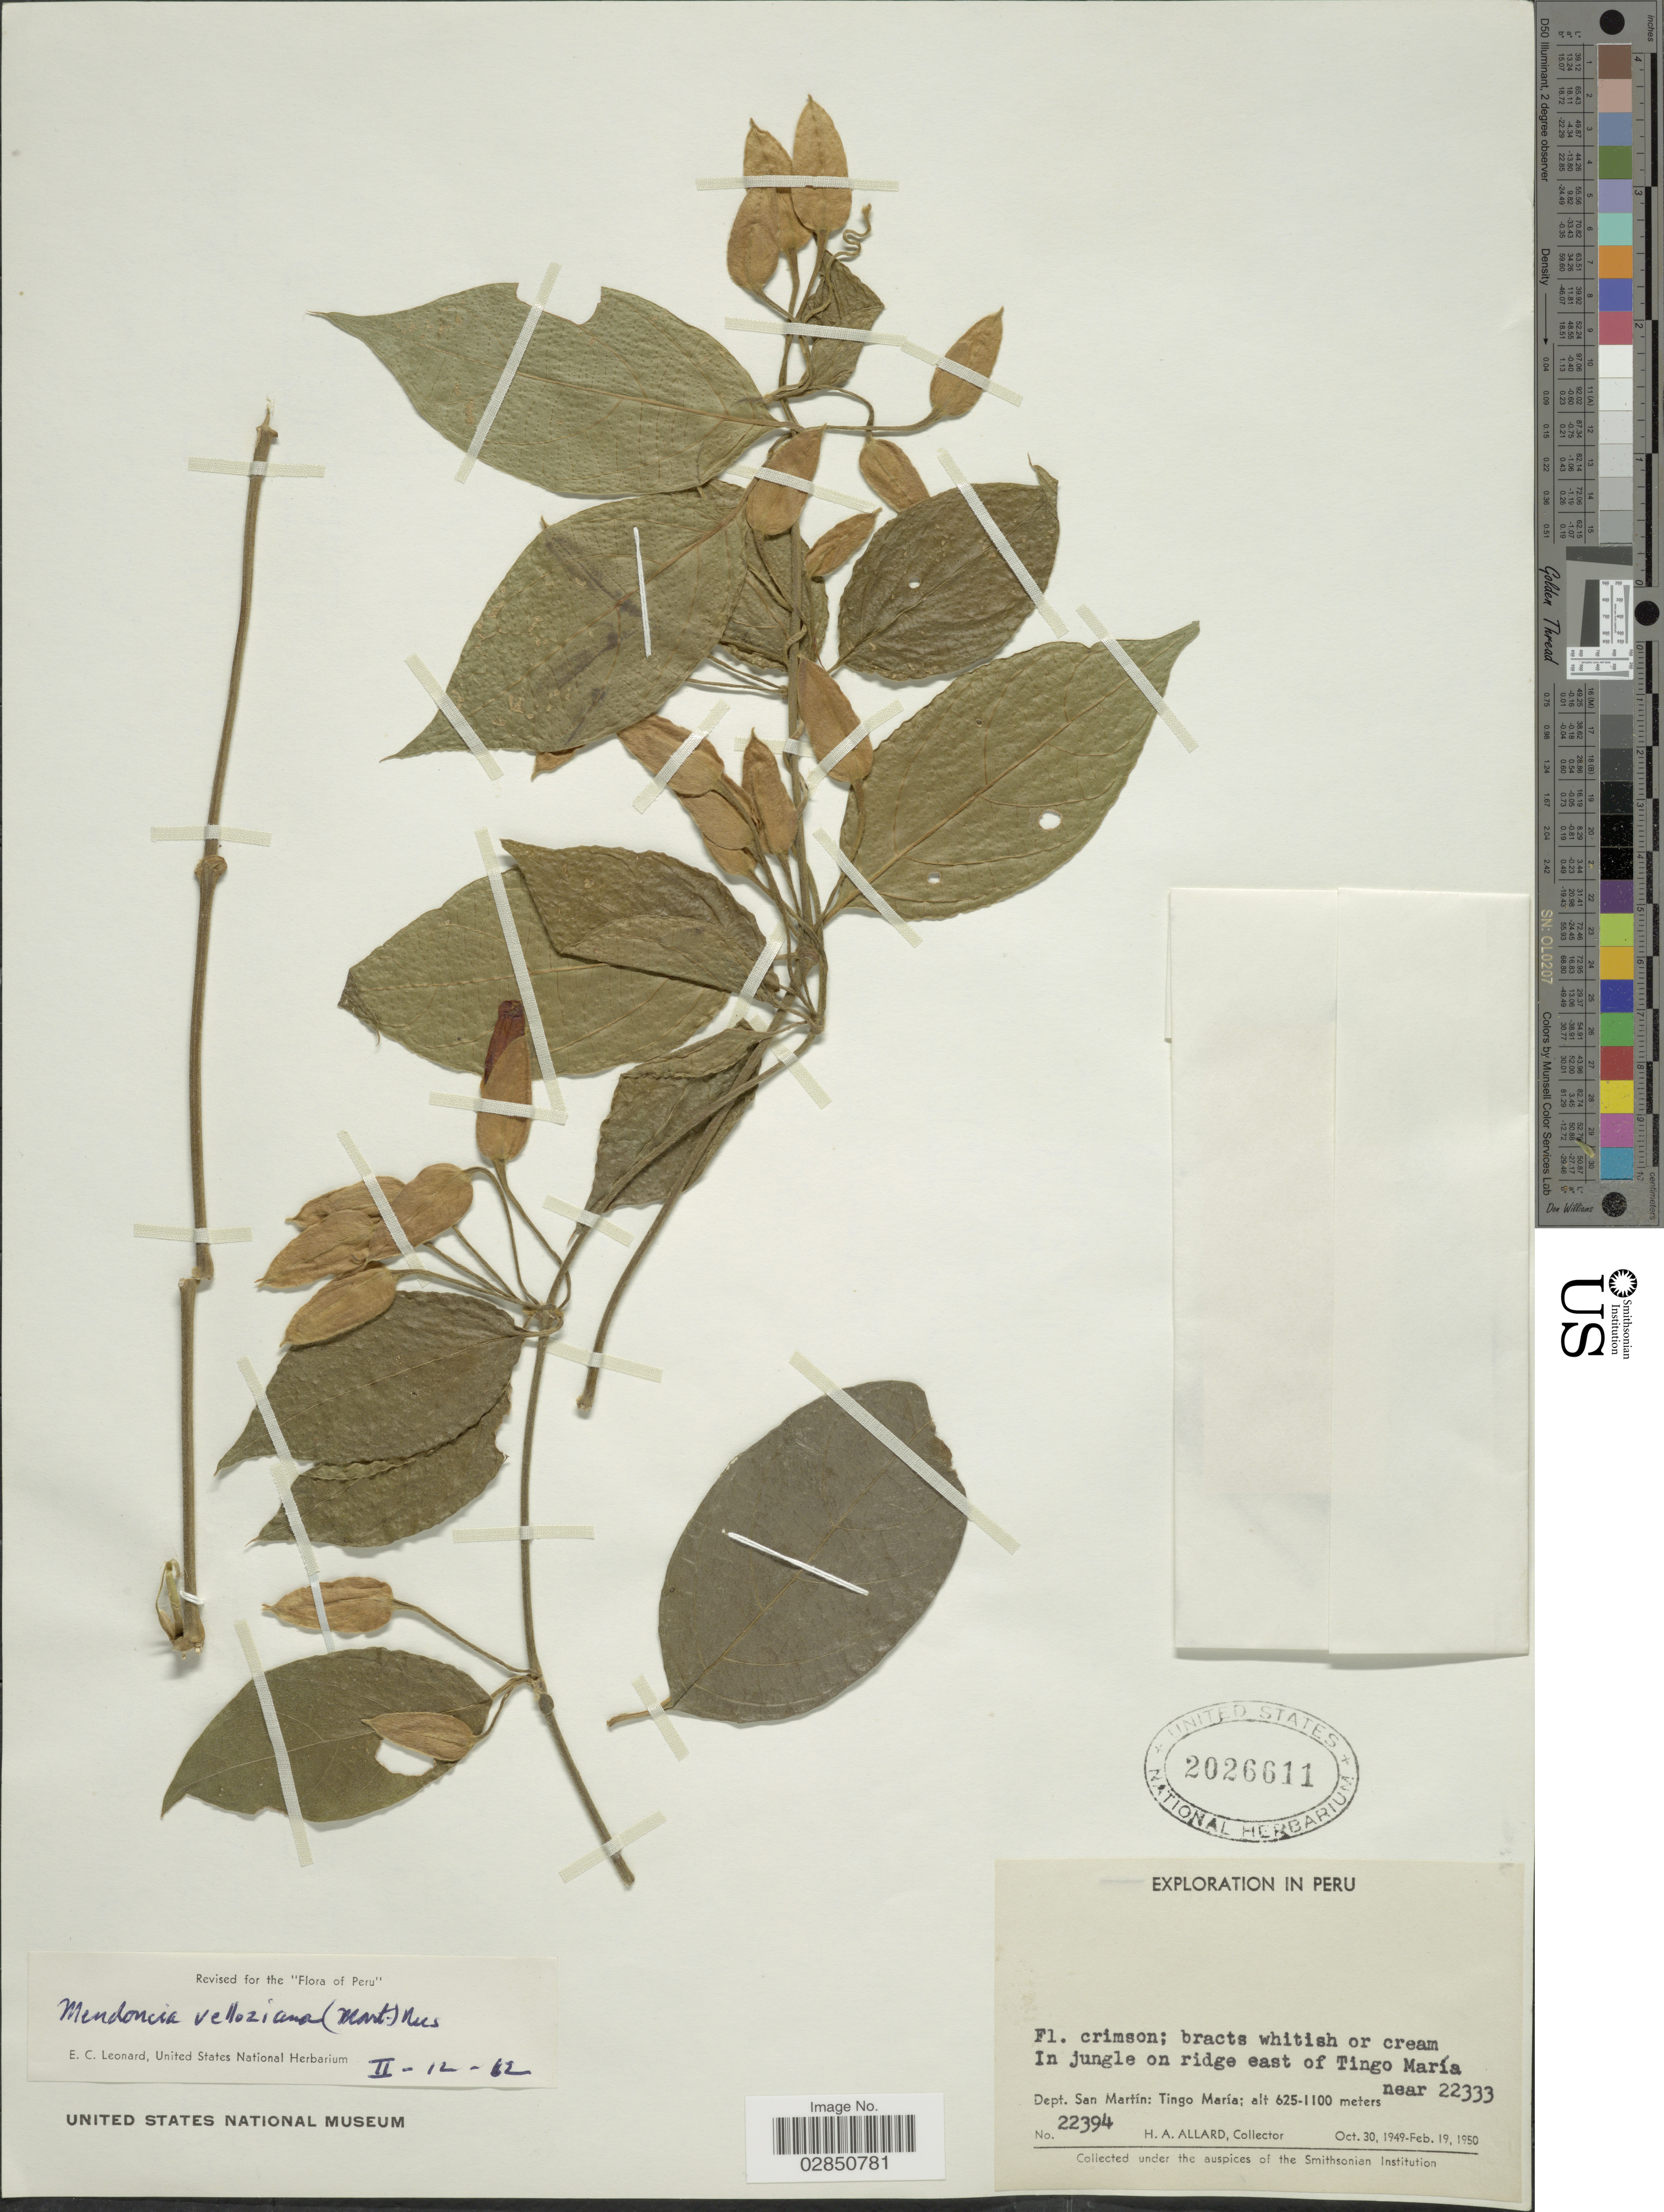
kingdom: Plantae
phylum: Tracheophyta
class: Magnoliopsida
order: Lamiales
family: Acanthaceae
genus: Mendoncia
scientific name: Mendoncia aspera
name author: (Ruiz & Pav.) Nees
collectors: H. A. Allard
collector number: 22394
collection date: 1949-10-30/1950-02-19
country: Peru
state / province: San Martín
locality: In jungle on ridge east of Tingo María near 22333. Dept. San Martín: Tingo María.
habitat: in jungle on ridge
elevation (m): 625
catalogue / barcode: US 2026611